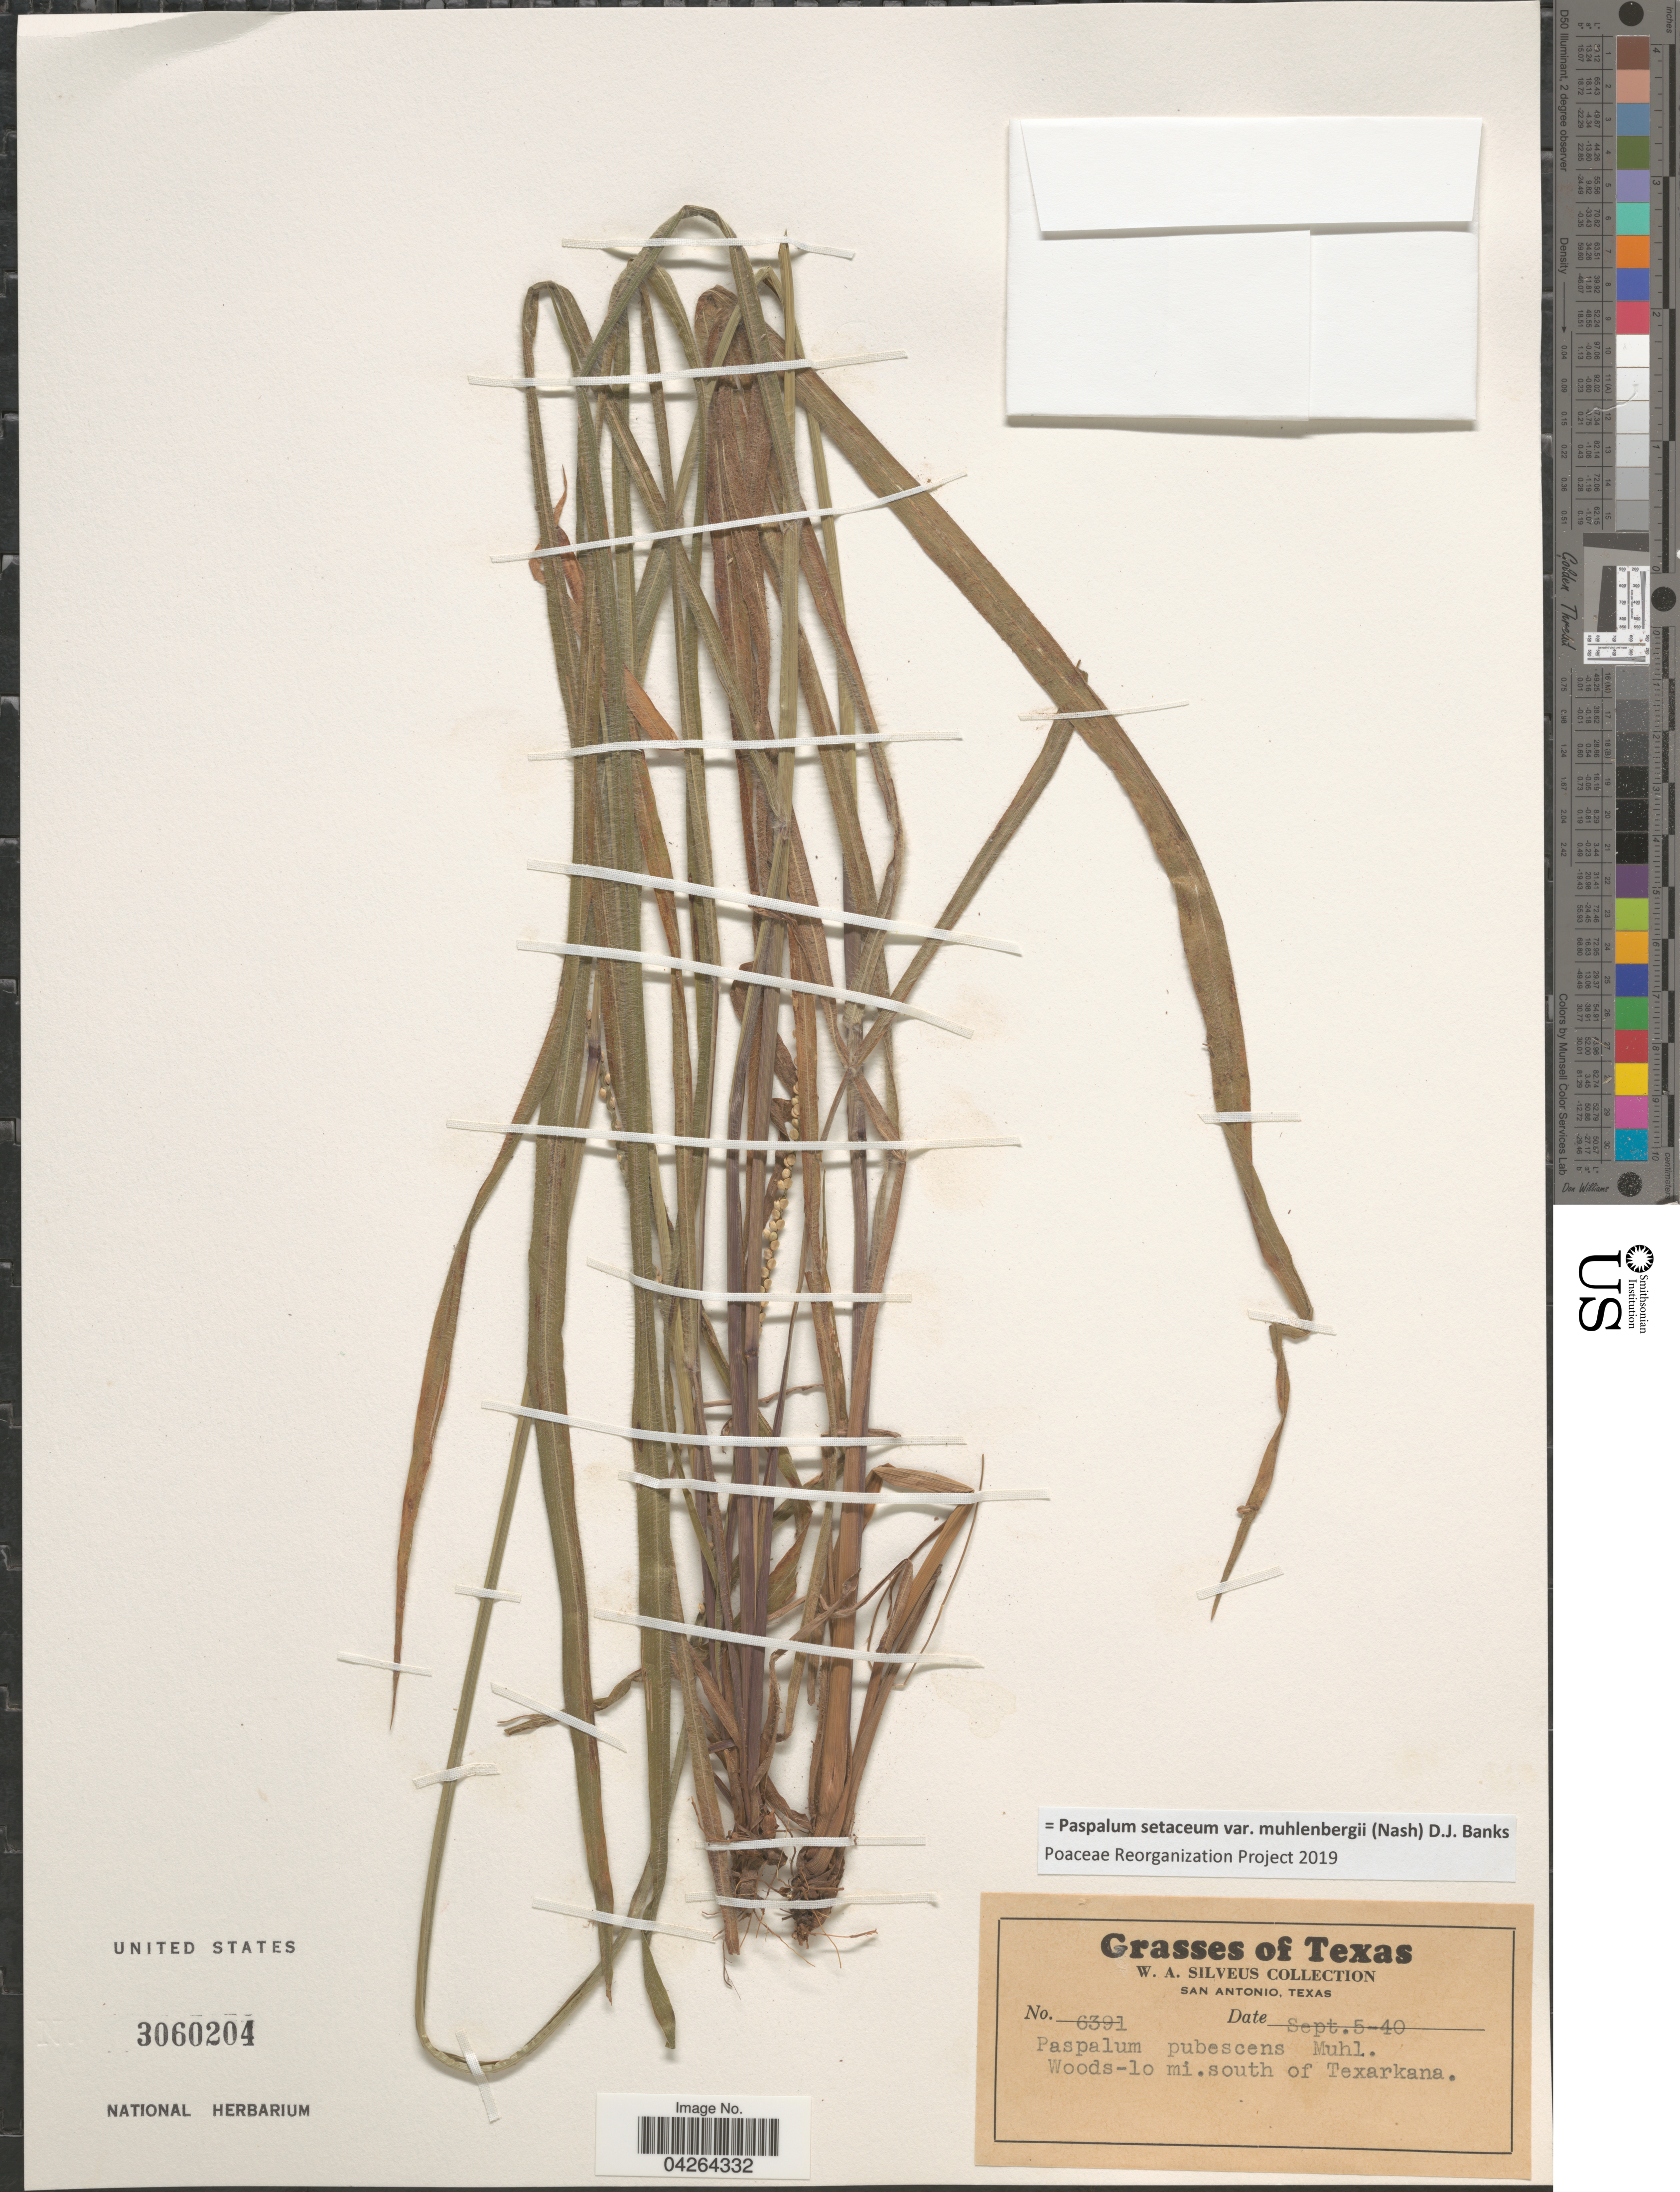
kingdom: Plantae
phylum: Tracheophyta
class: Liliopsida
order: Poales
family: Poaceae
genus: Paspalum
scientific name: Paspalum setaceum var. muhlenbergii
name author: (Nash) D.J. Banks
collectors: W. Silveus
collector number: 6391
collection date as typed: Transcribed d/m/y: 5/9/40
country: United States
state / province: Texas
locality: Woods-10 mi. south of Texarkana.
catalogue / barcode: US 3060204